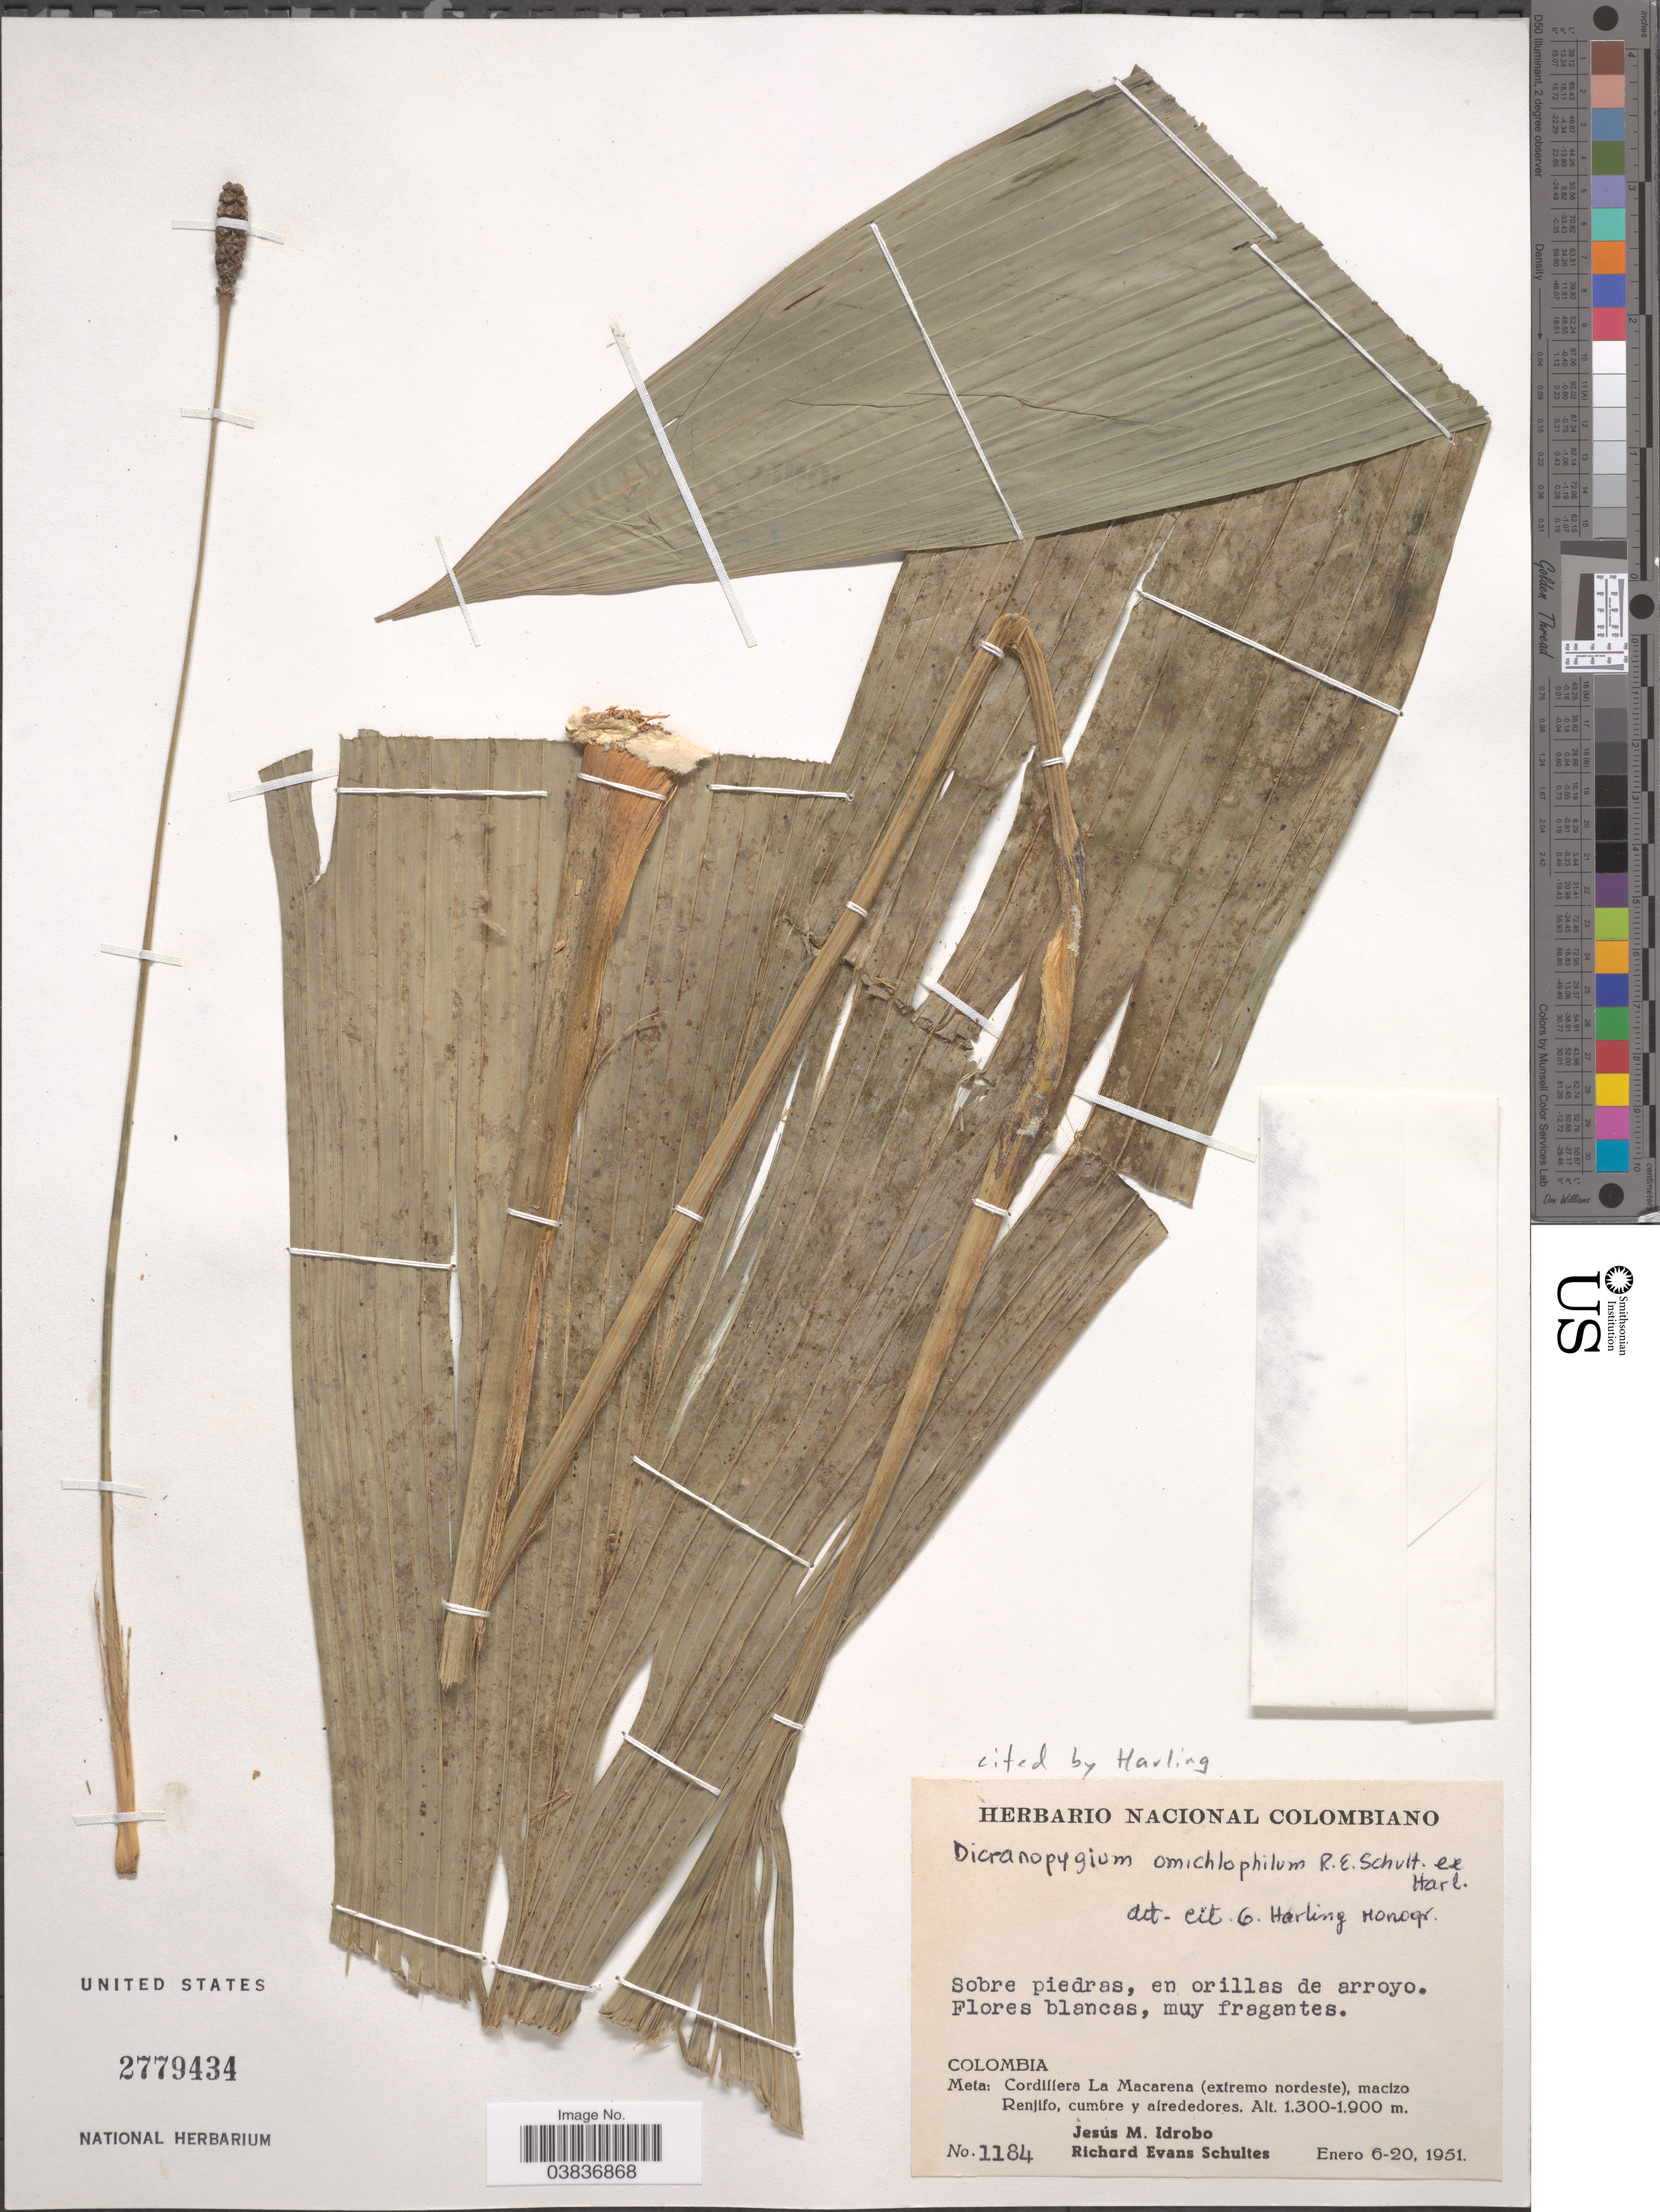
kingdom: Plantae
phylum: Tracheophyta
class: Liliopsida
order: Pandanales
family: Cyclanthaceae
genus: Dicranopygium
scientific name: Dicranopygium omichlophilum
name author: R.E. Schult. ex Harling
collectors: J. M. Idrobo & R. E. Schultes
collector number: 1184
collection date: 1951-01-06/1951-01-20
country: Colombia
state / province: Meta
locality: Cordillera La Macarena (extremo nordeste), macizo Renjifo, cumbre y alrededores.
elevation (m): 1300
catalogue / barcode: US 2779434